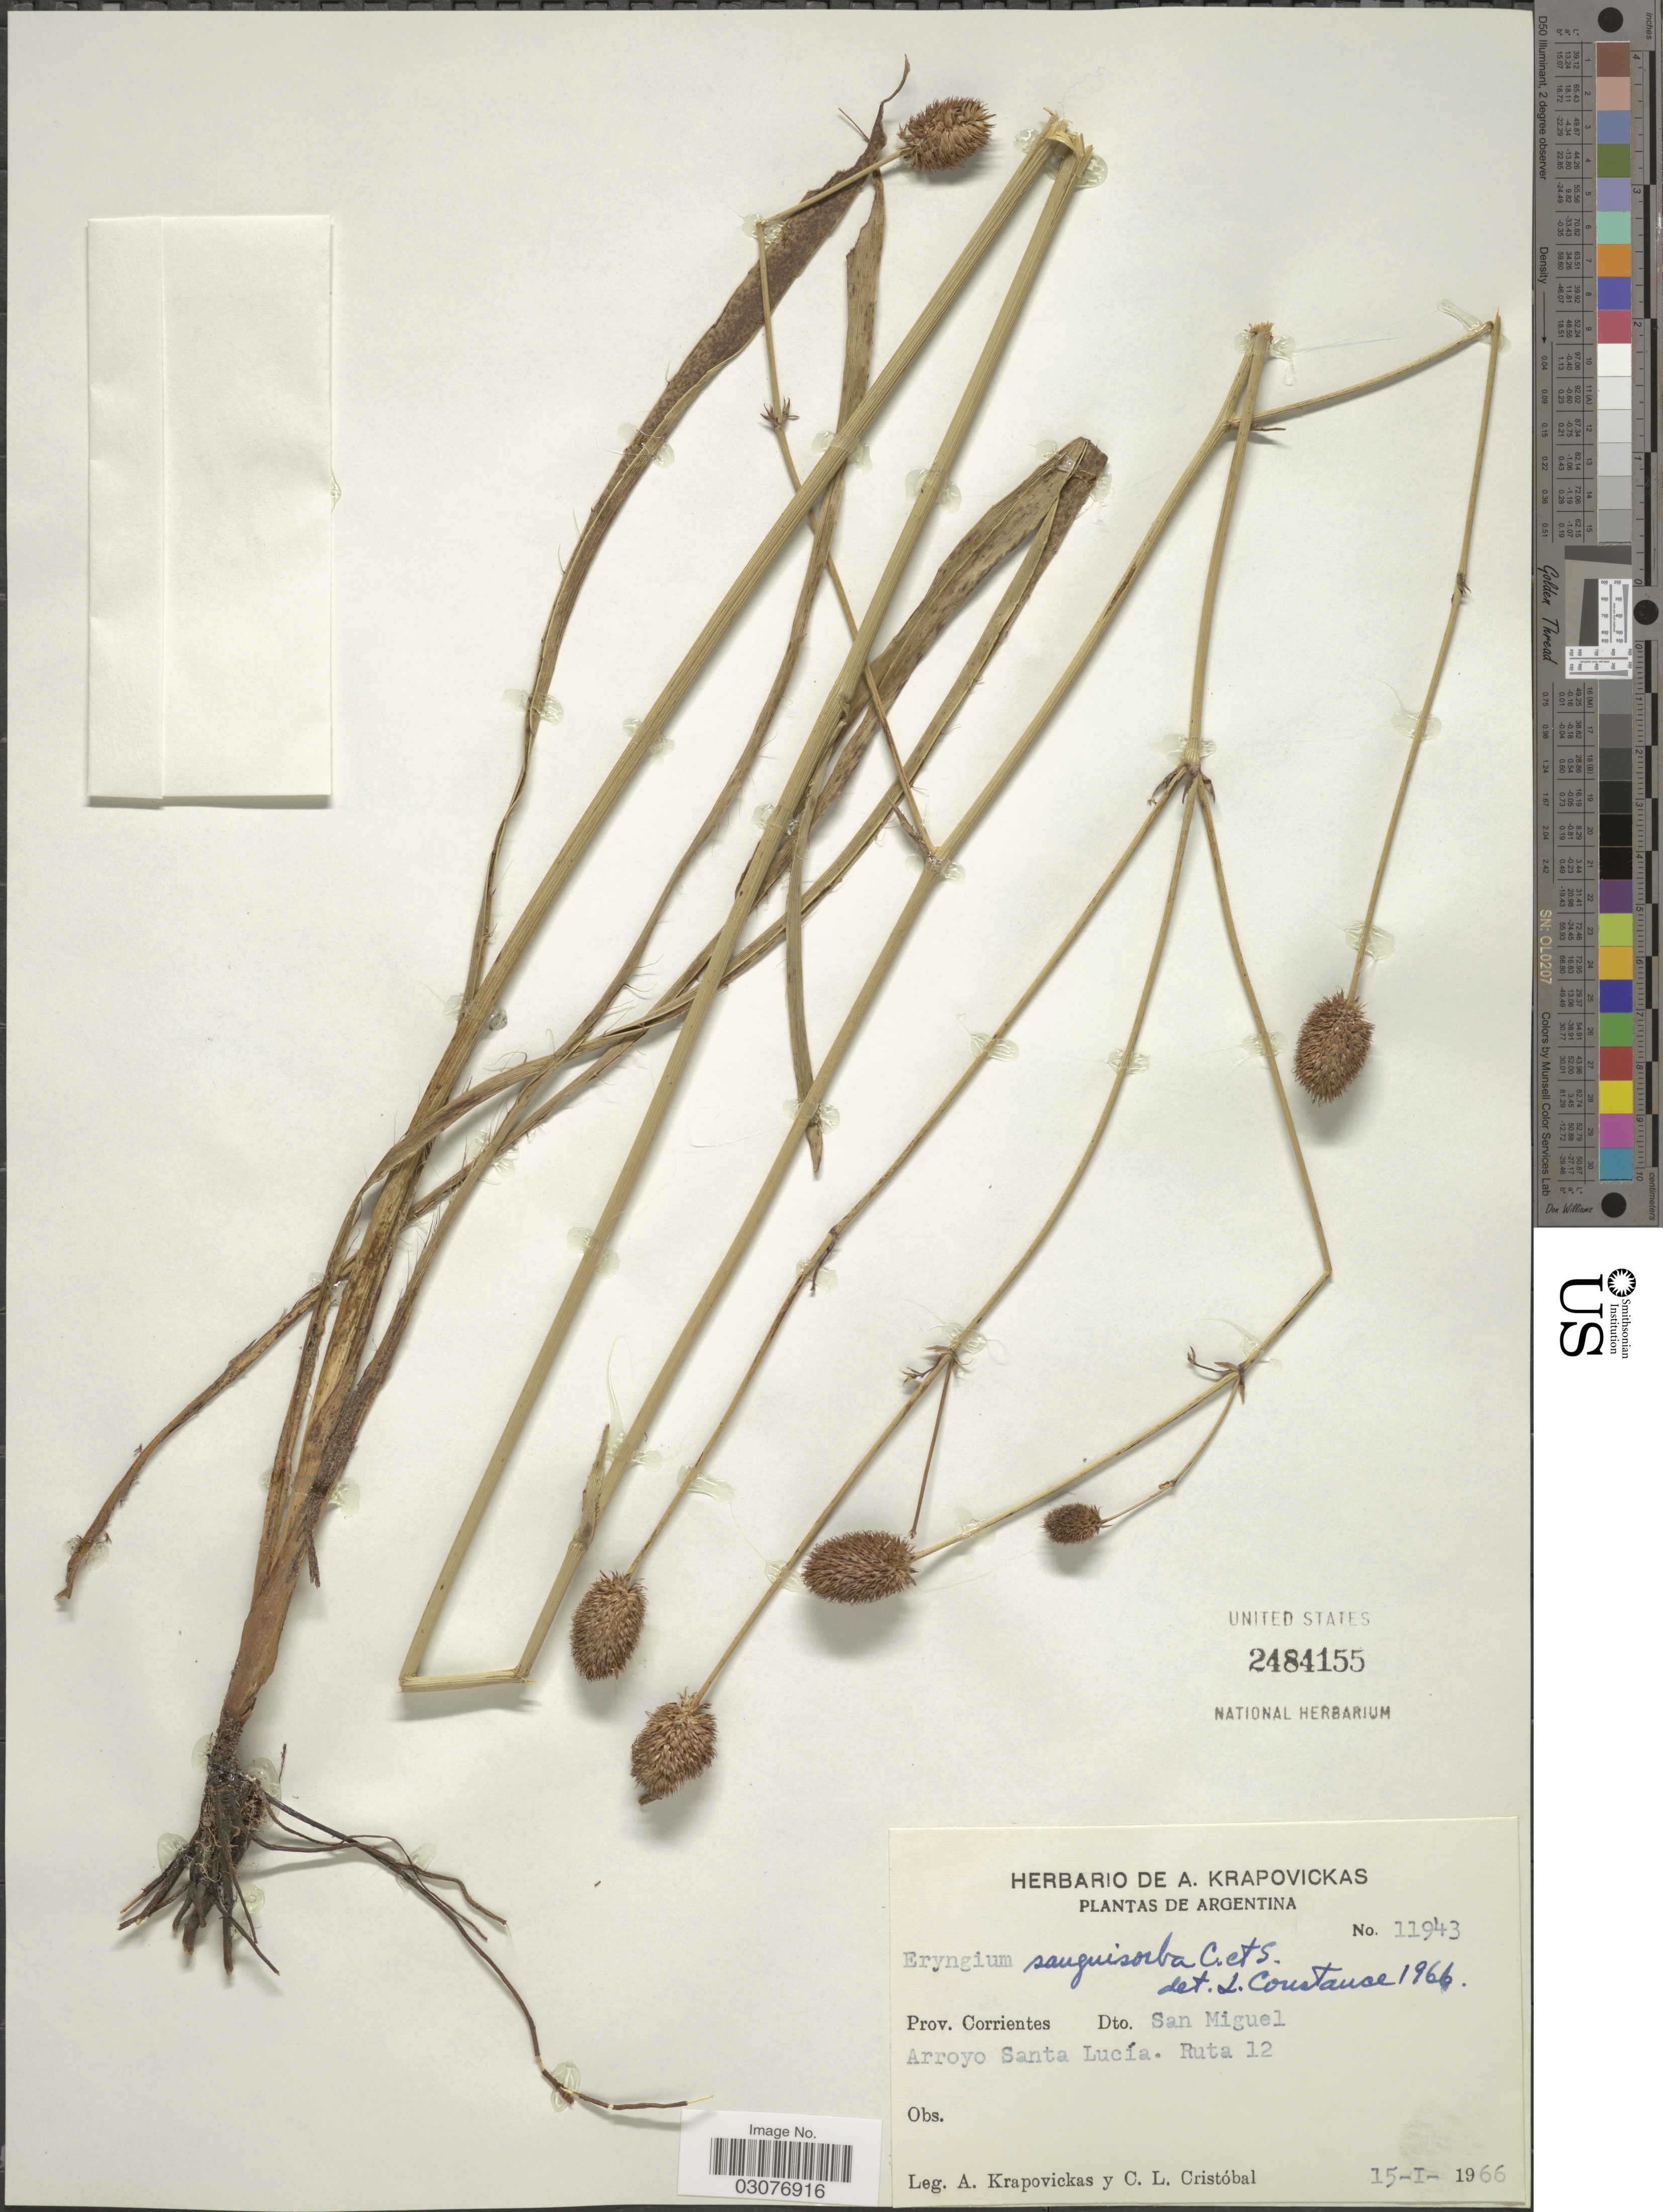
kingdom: Plantae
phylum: Tracheophyta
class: Magnoliopsida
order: Apiales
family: Apiaceae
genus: Eryngium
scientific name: Eryngium sanguisorba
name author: Cham. & Schltdl.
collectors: A. Krapovickas & C. L. Cristóbal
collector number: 11943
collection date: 1966-01-15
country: Argentina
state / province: Corrientes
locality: Dto. San Miguel. Arroyo Santa Lucía. Ruta 12.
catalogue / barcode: US 2484155